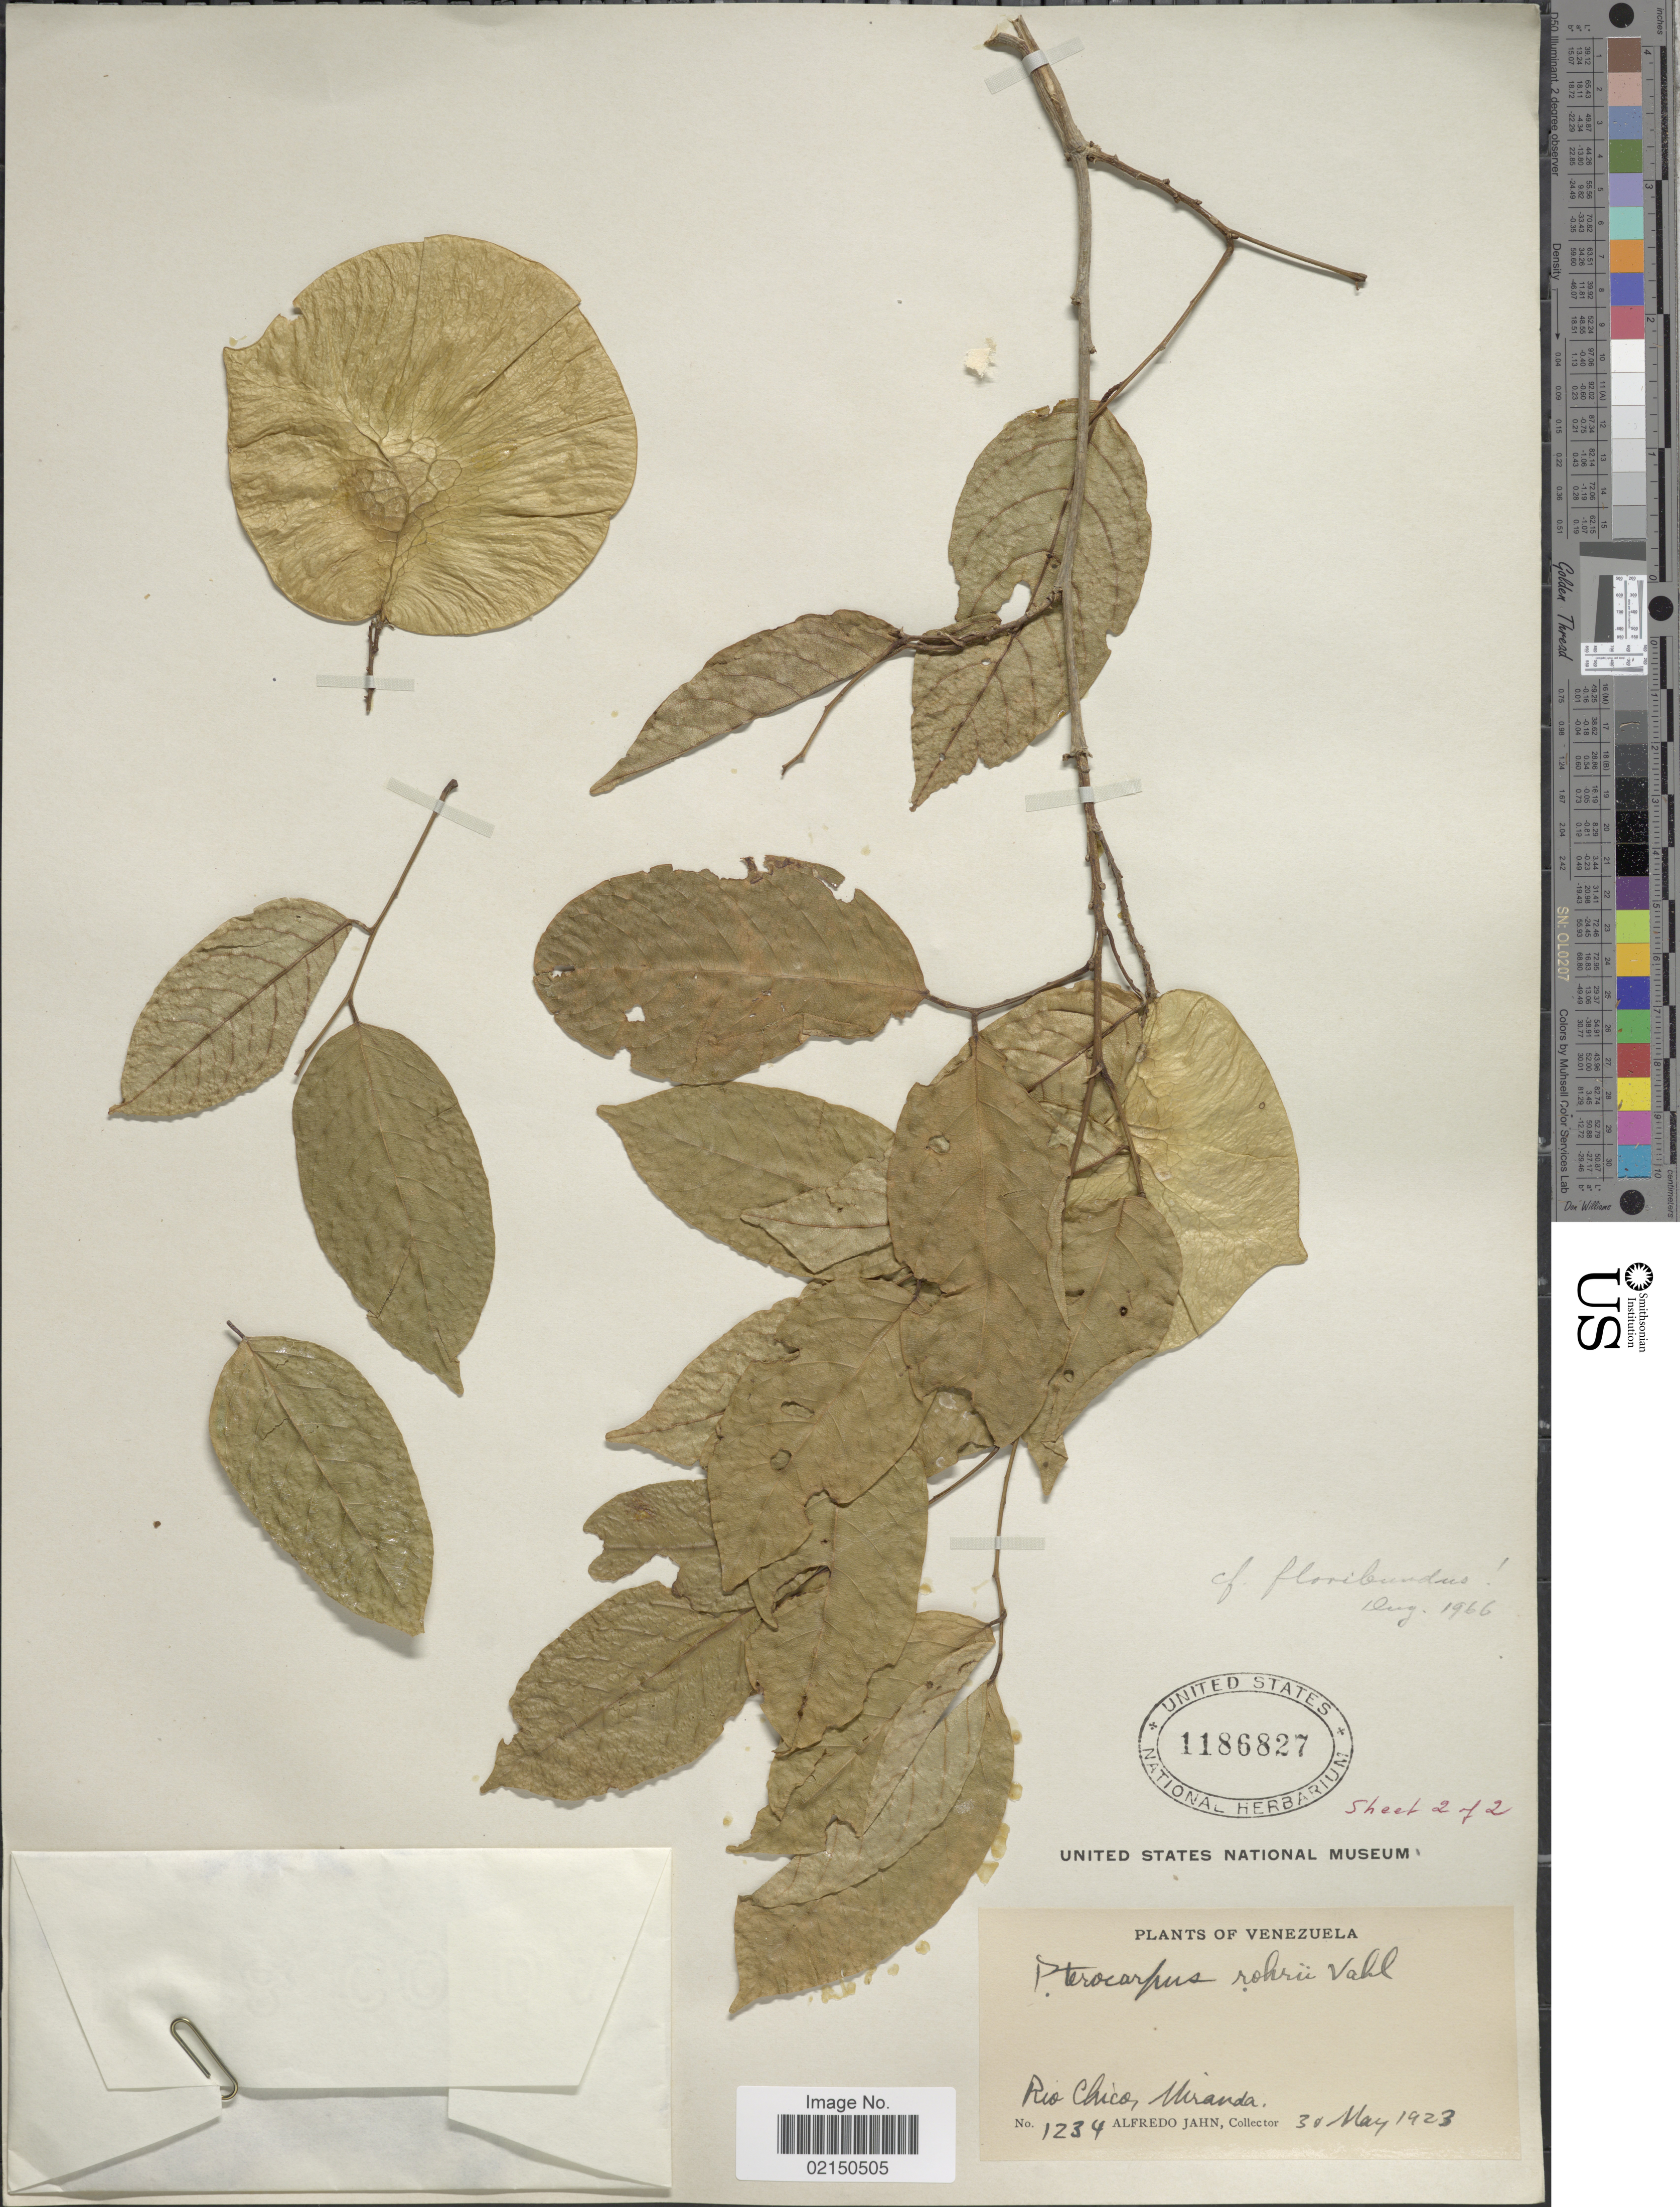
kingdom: Plantae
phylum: Tracheophyta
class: Magnoliopsida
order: Fabales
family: Fabaceae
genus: Pterocarpus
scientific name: Pterocarpus floribundus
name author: Pittier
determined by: Klitgaard, B. B.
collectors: A. Jahn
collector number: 1234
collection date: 1923-05-30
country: Venezuela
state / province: Miranda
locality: Rio Chico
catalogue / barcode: US 1186827